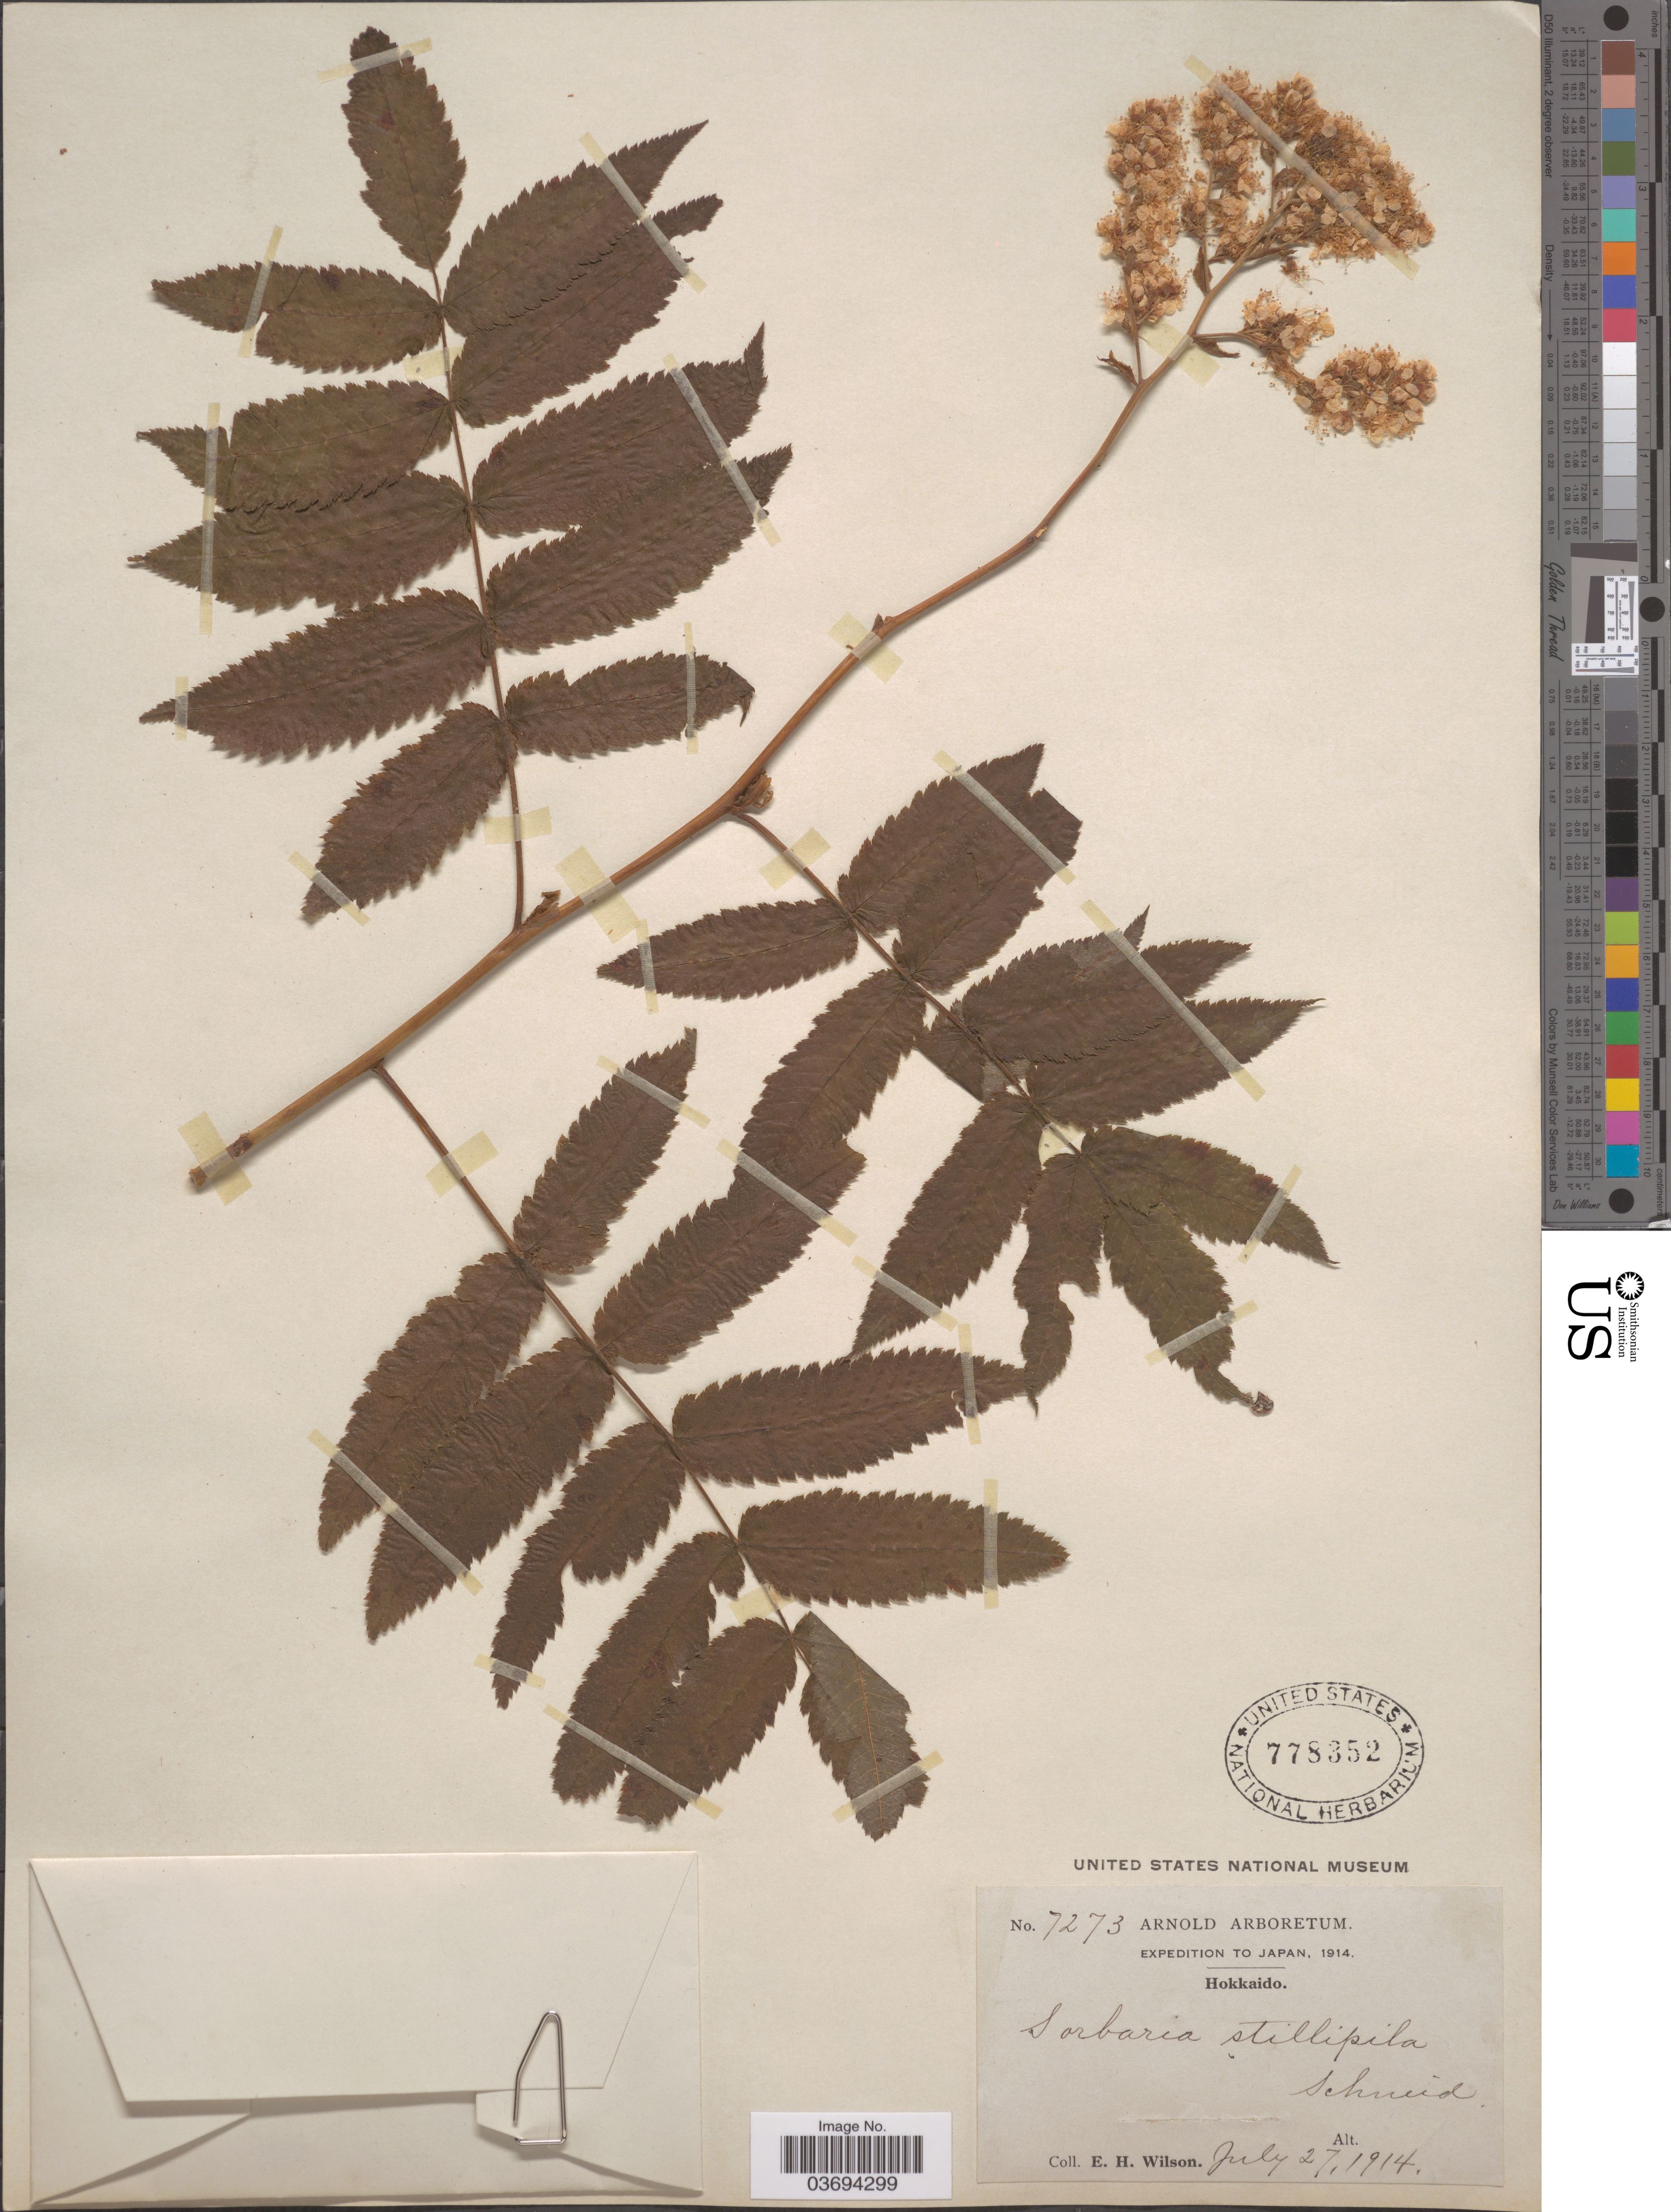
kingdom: Plantae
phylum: Tracheophyta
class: Magnoliopsida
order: Rosales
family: Rosaceae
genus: Sorbaria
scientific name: Sorbaria sorbifolia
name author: (L.) A. Braun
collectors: E. Wilson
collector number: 7273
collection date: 1914-07-27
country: Japan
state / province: Hokkaidō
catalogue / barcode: US 778352